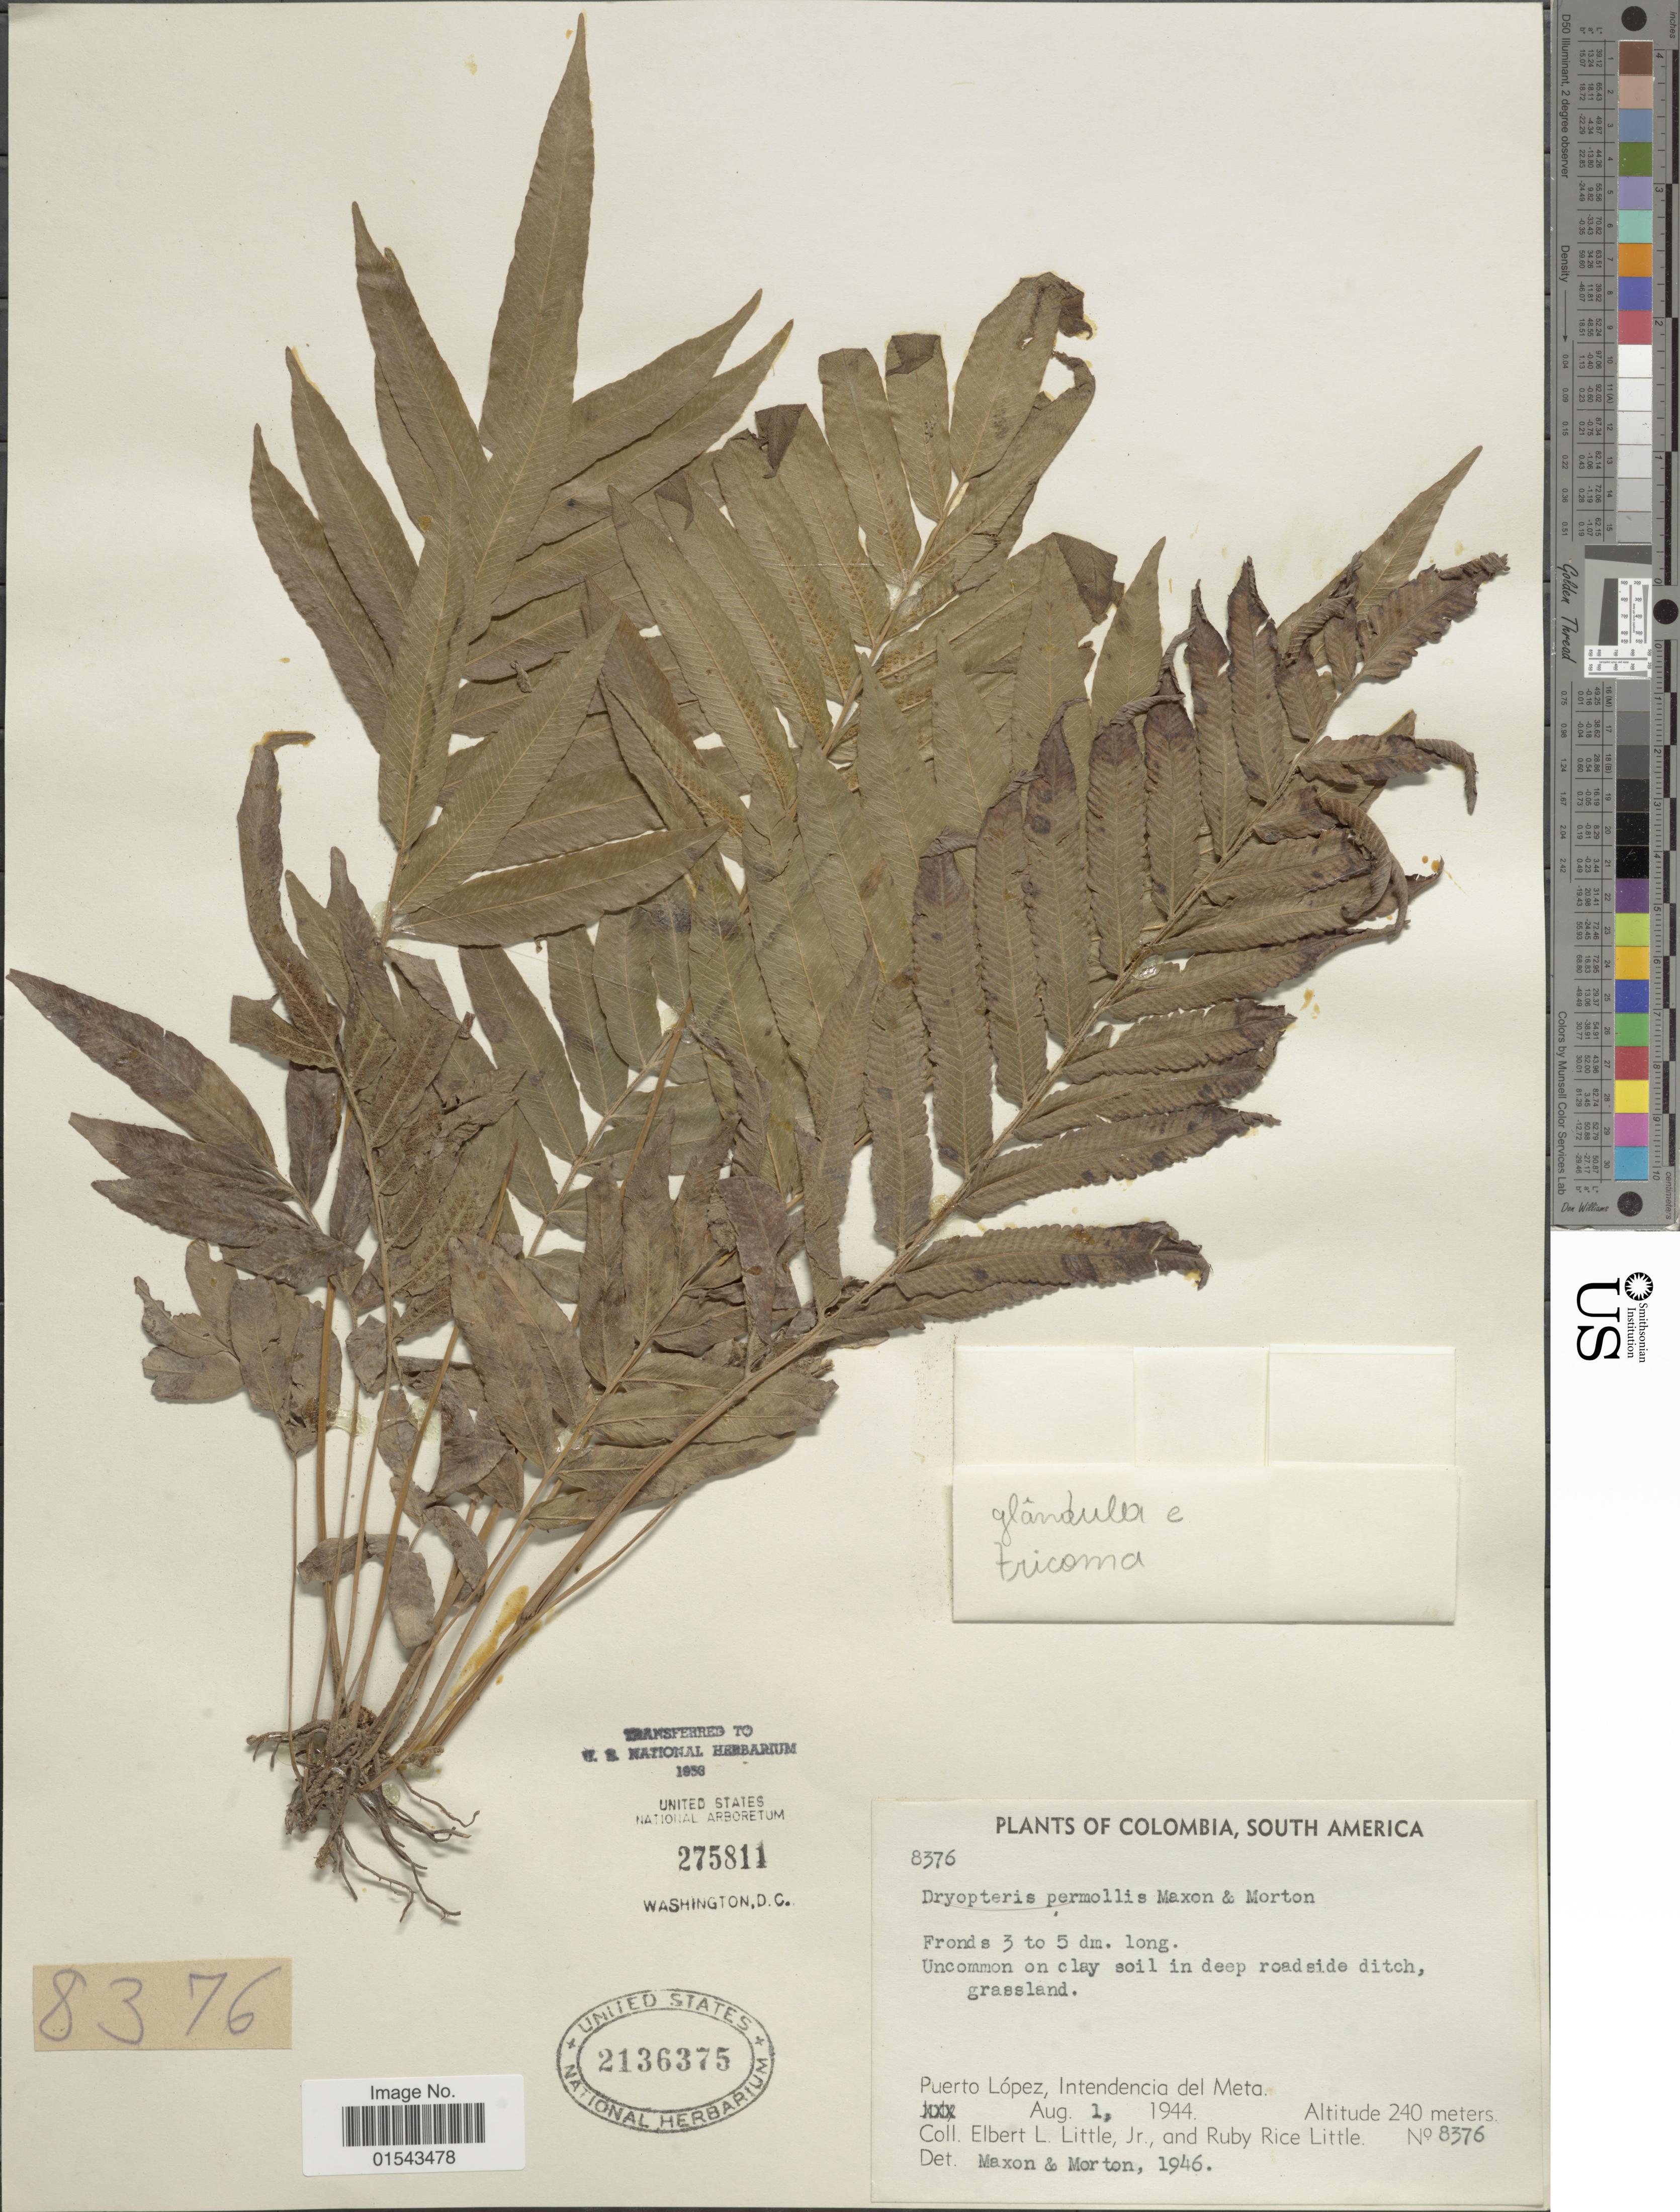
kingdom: Plantae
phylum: Tracheophyta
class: Polypodiopsida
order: Polypodiales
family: Thelypteridaceae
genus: Meniscium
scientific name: Meniscium arborescens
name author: Humb. & Bonpl. ex Willd.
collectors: E. L. Little & R. R. Little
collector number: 8376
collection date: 1944-08-01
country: Colombia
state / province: Meta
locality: Puerto López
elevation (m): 240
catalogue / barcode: US 2136375